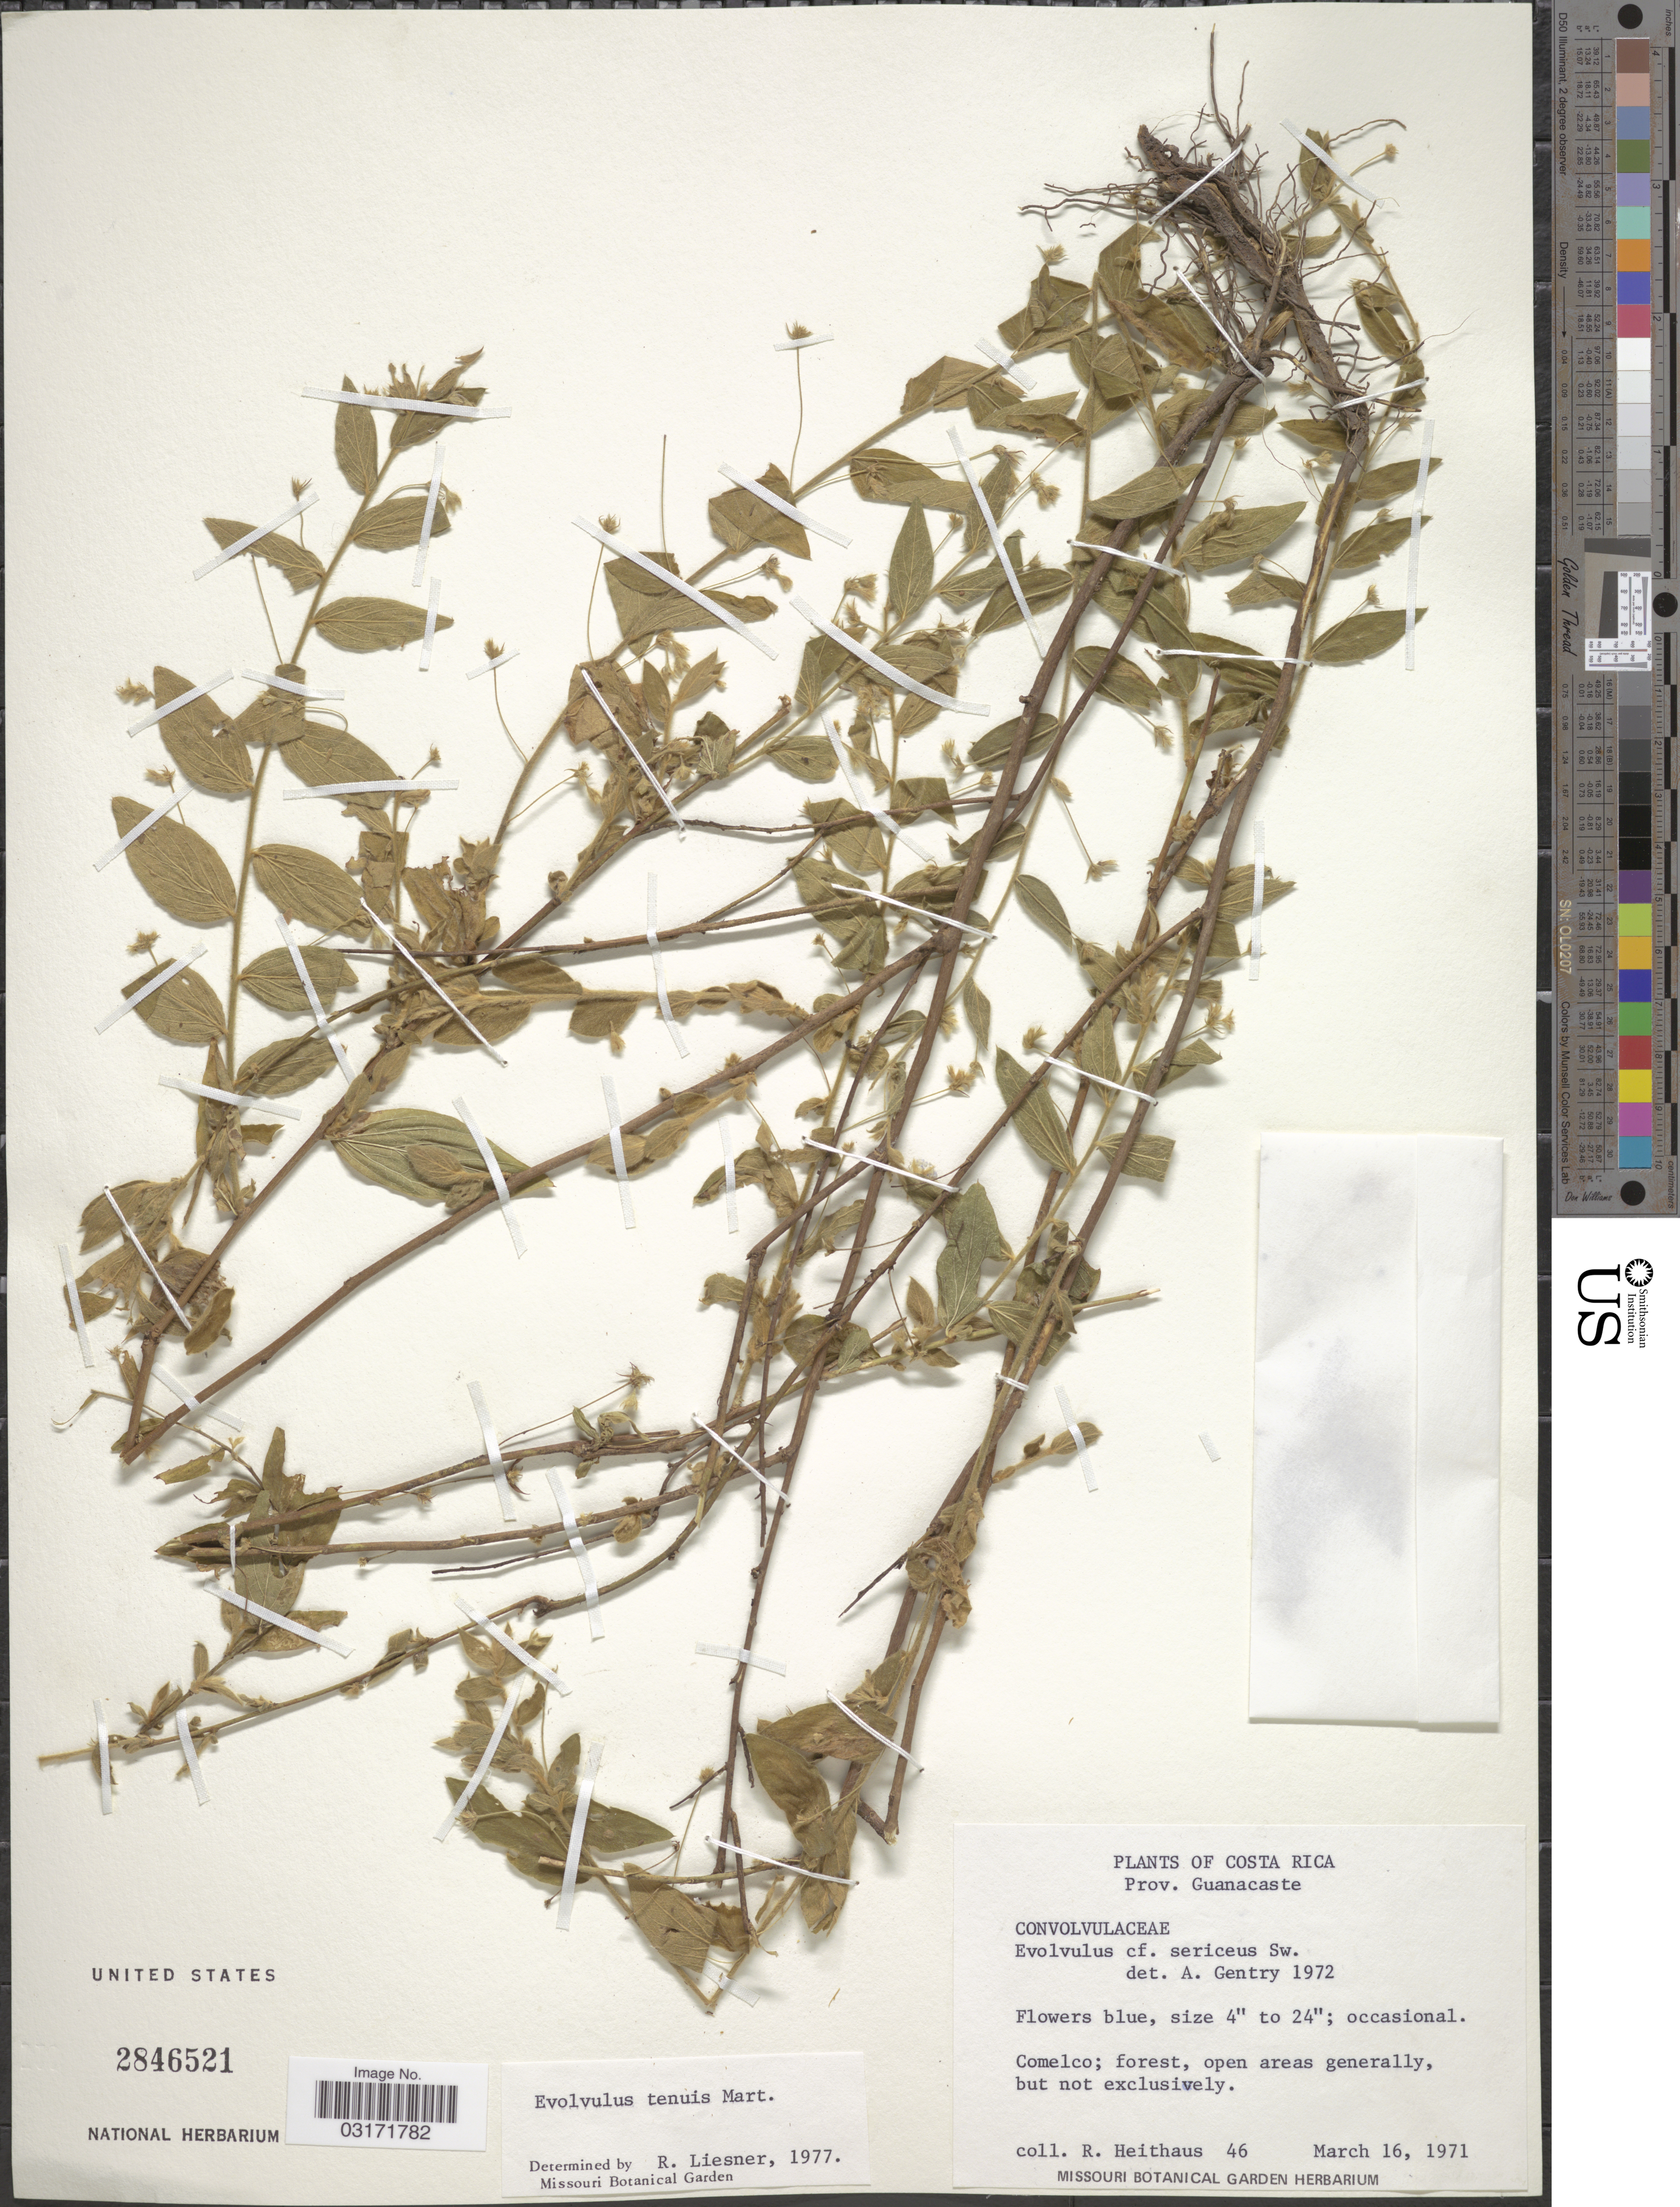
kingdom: Plantae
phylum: Tracheophyta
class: Magnoliopsida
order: Solanales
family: Convolvulaceae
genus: Evolvulus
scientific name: Evolvulus tenuis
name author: Mart. ex Choisy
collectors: R. Heithaus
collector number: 46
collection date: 1971-03-16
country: Costa Rica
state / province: Guanacaste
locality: Comelco.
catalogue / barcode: US 2846521